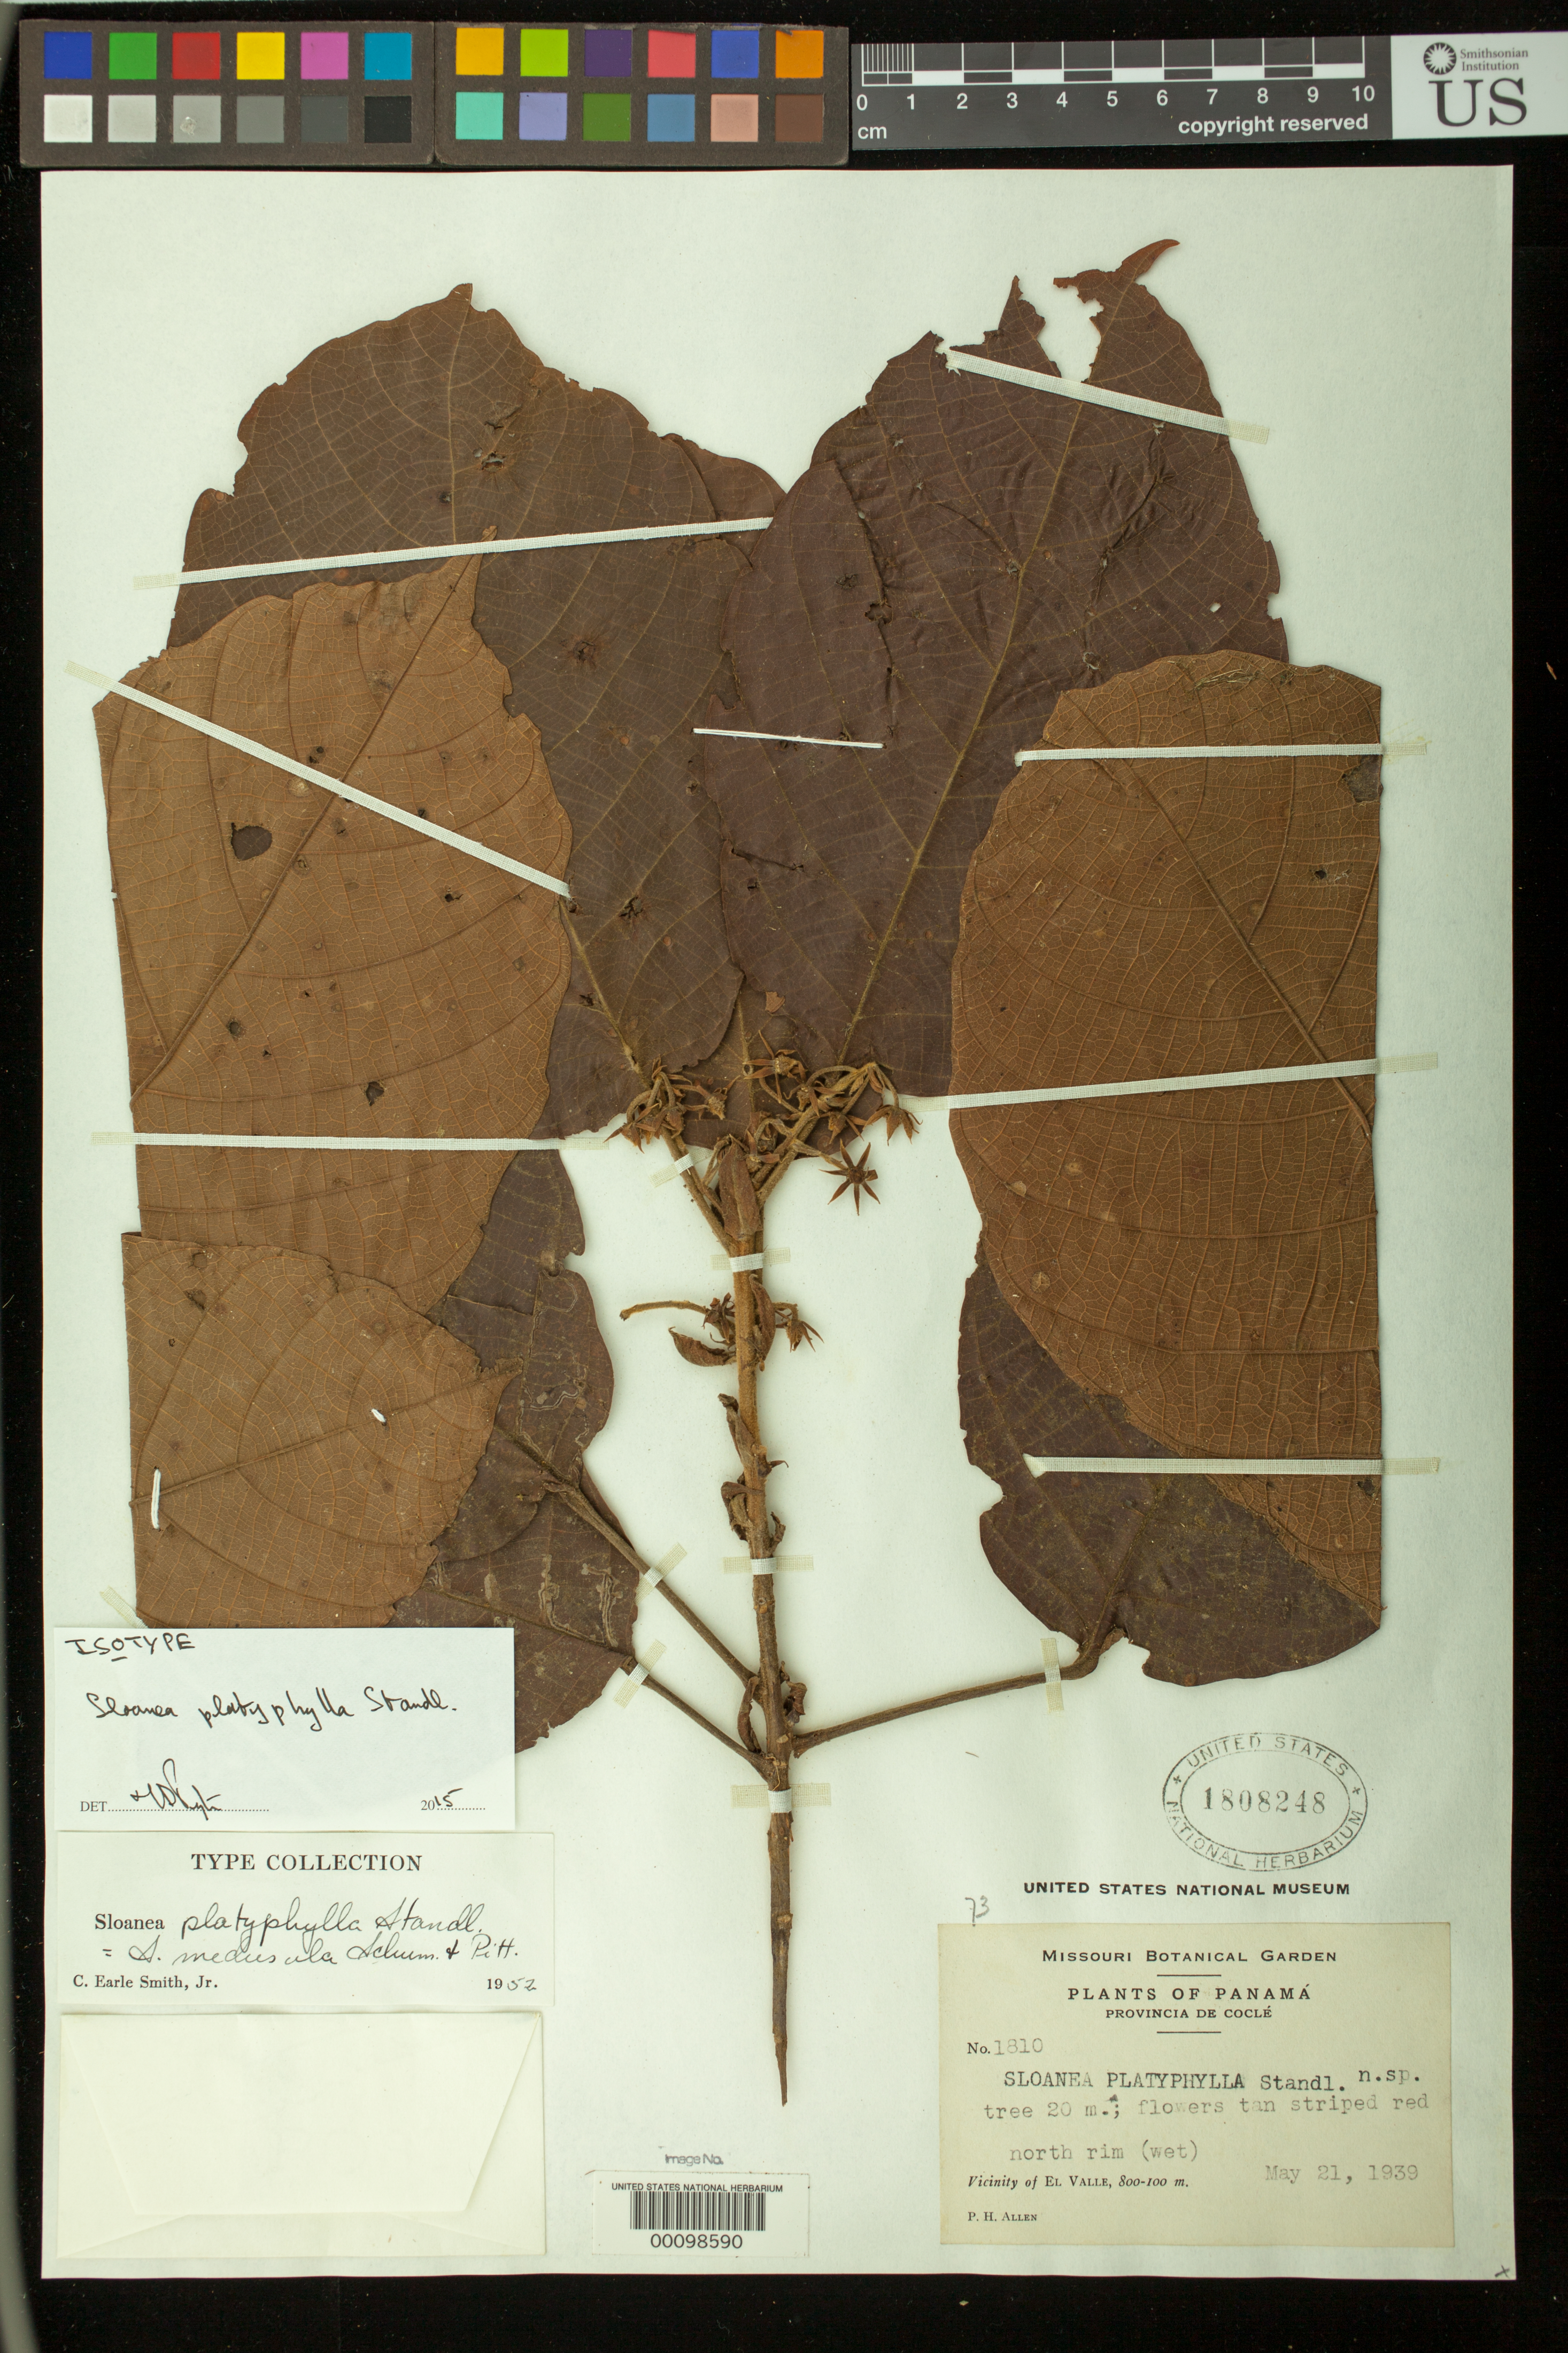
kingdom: Plantae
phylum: Tracheophyta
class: Magnoliopsida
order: Oxalidales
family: Elaeocarpaceae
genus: Sloanea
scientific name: Sloanea platyphylla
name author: Standl. in Woodson & Schery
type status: Isotype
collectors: P. H. Allen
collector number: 1810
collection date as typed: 21 May 1939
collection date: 1939-05-21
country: Panama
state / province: Coclé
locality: Vicinity of el Valle.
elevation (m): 800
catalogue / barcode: US 1808248